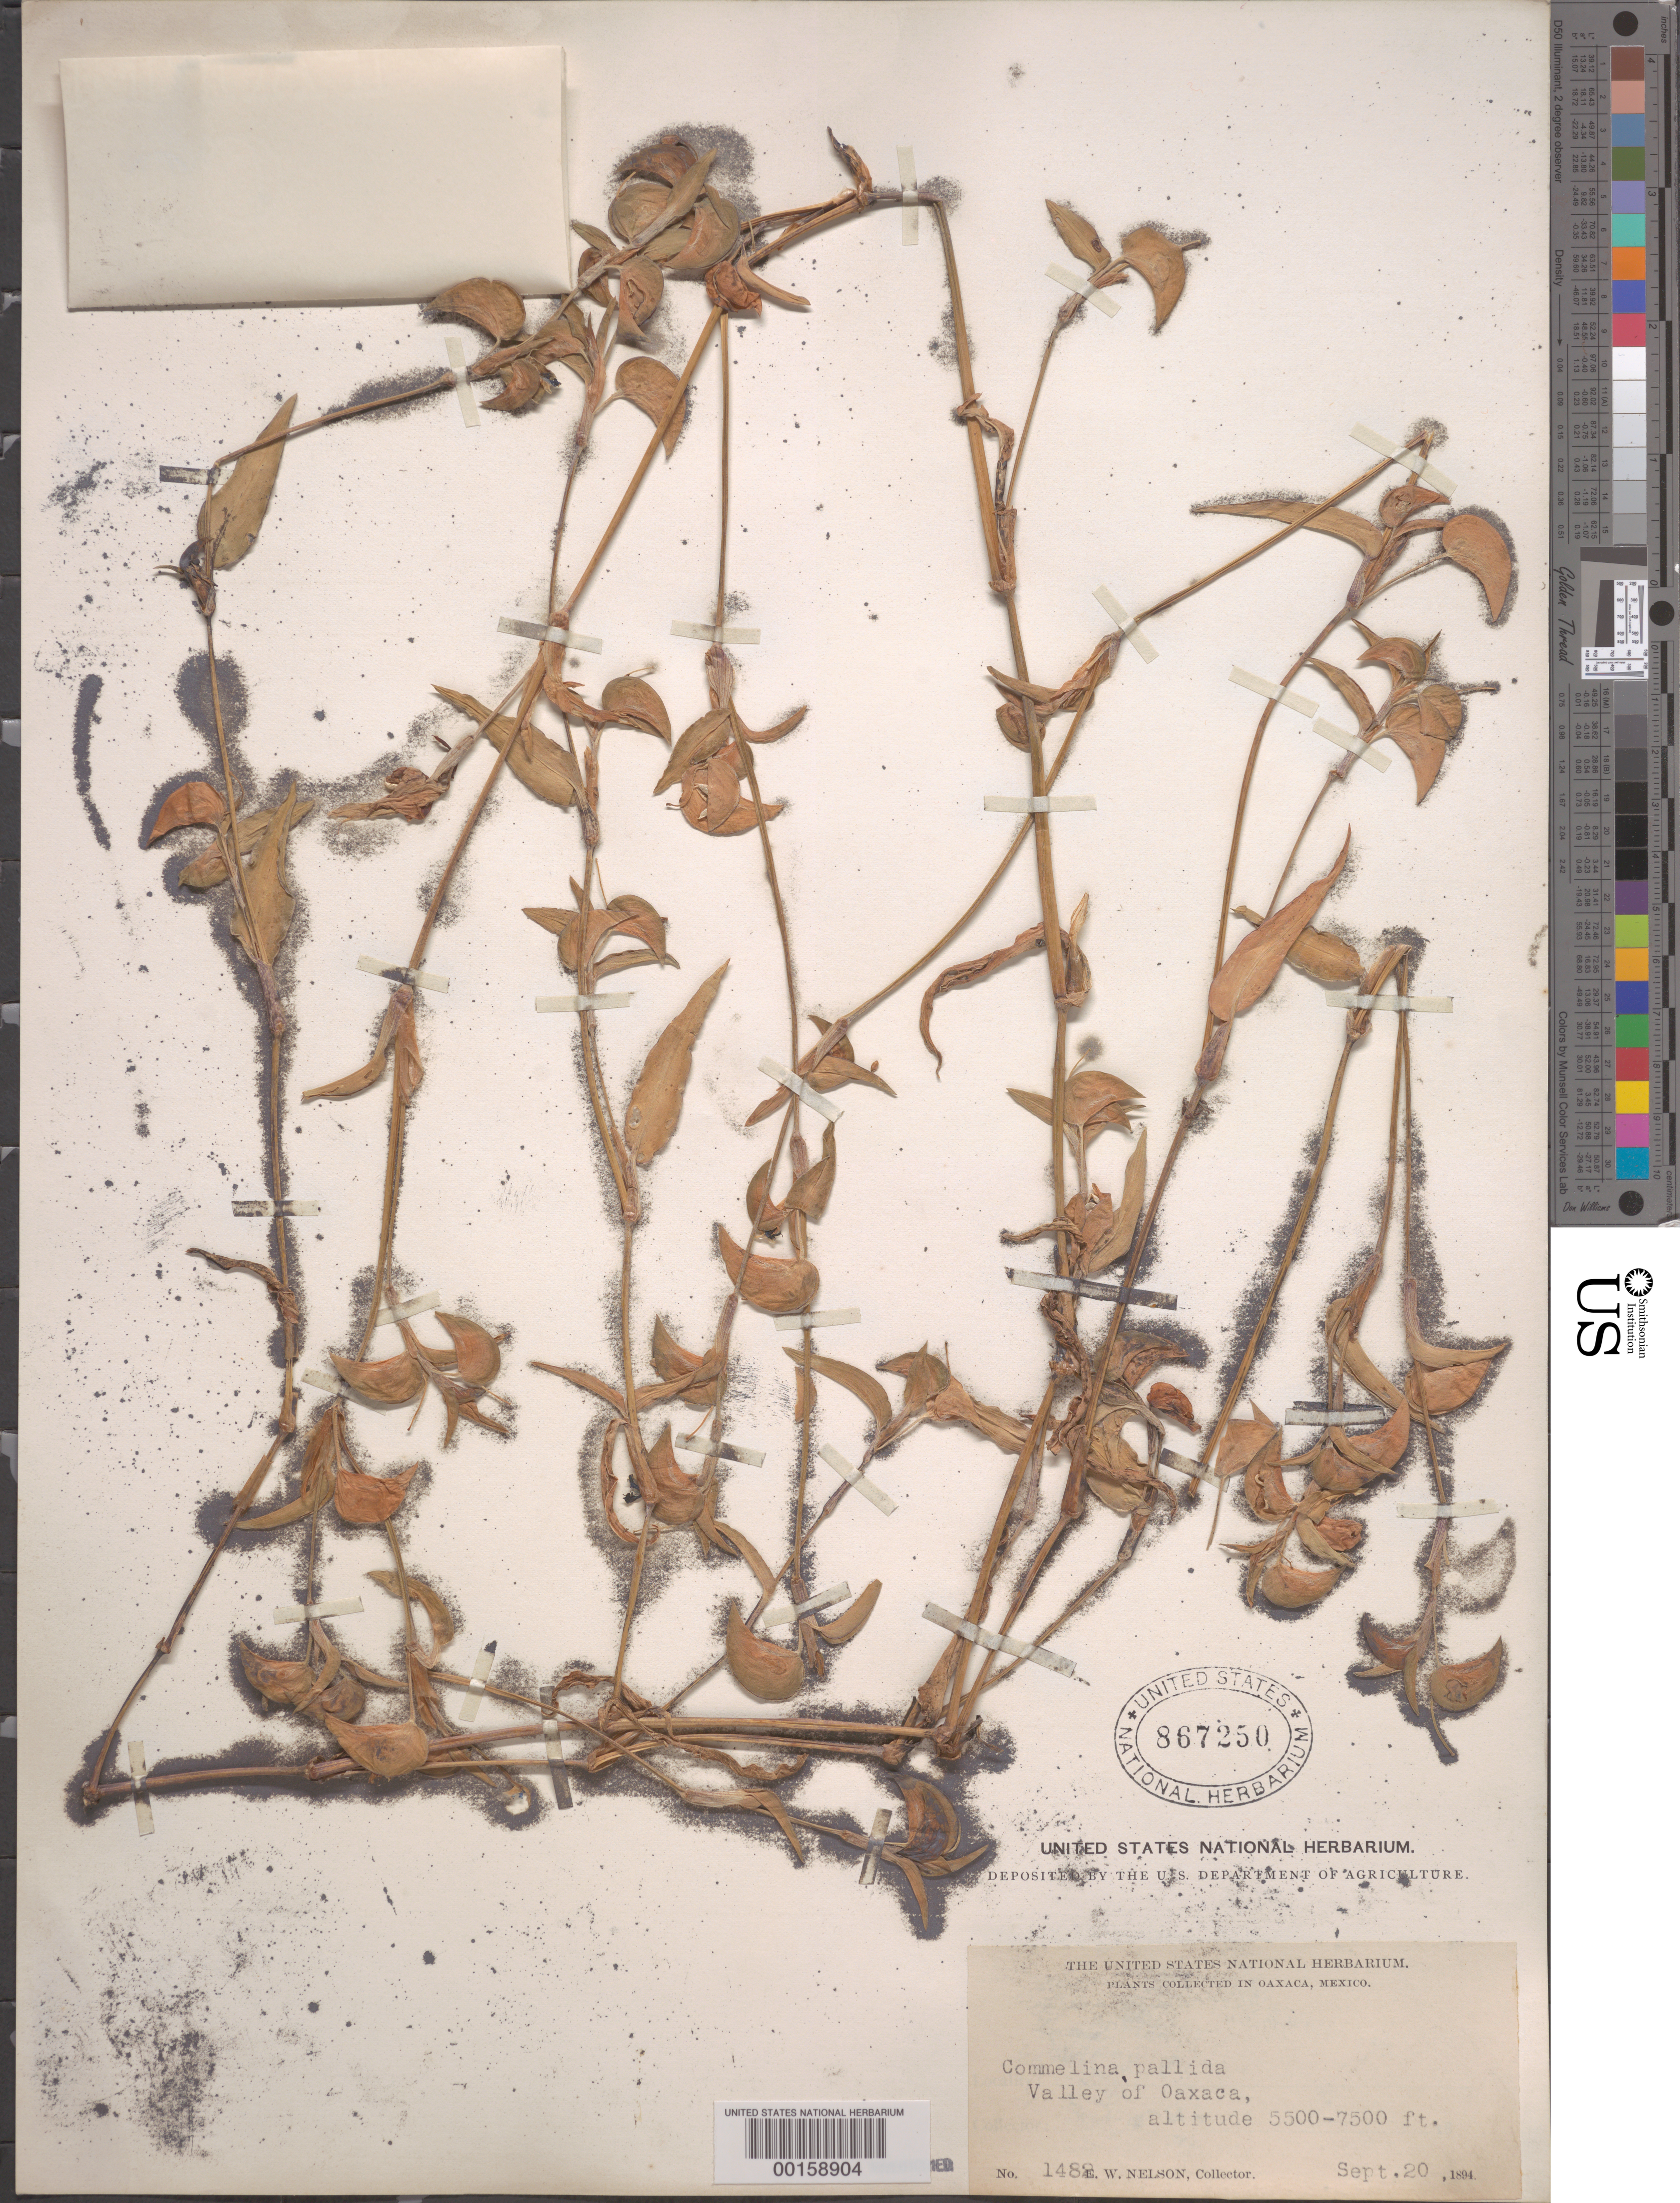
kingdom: Plantae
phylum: Tracheophyta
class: Liliopsida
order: Commelinales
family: Commelinaceae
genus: Commelina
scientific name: Commelina pallida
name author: Willd.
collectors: E. W. Nelson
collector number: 1482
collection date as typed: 20 Sep 1894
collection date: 1894-09-20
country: Mexico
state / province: Oaxaca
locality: Valley of Oaxaca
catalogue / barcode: US 867250